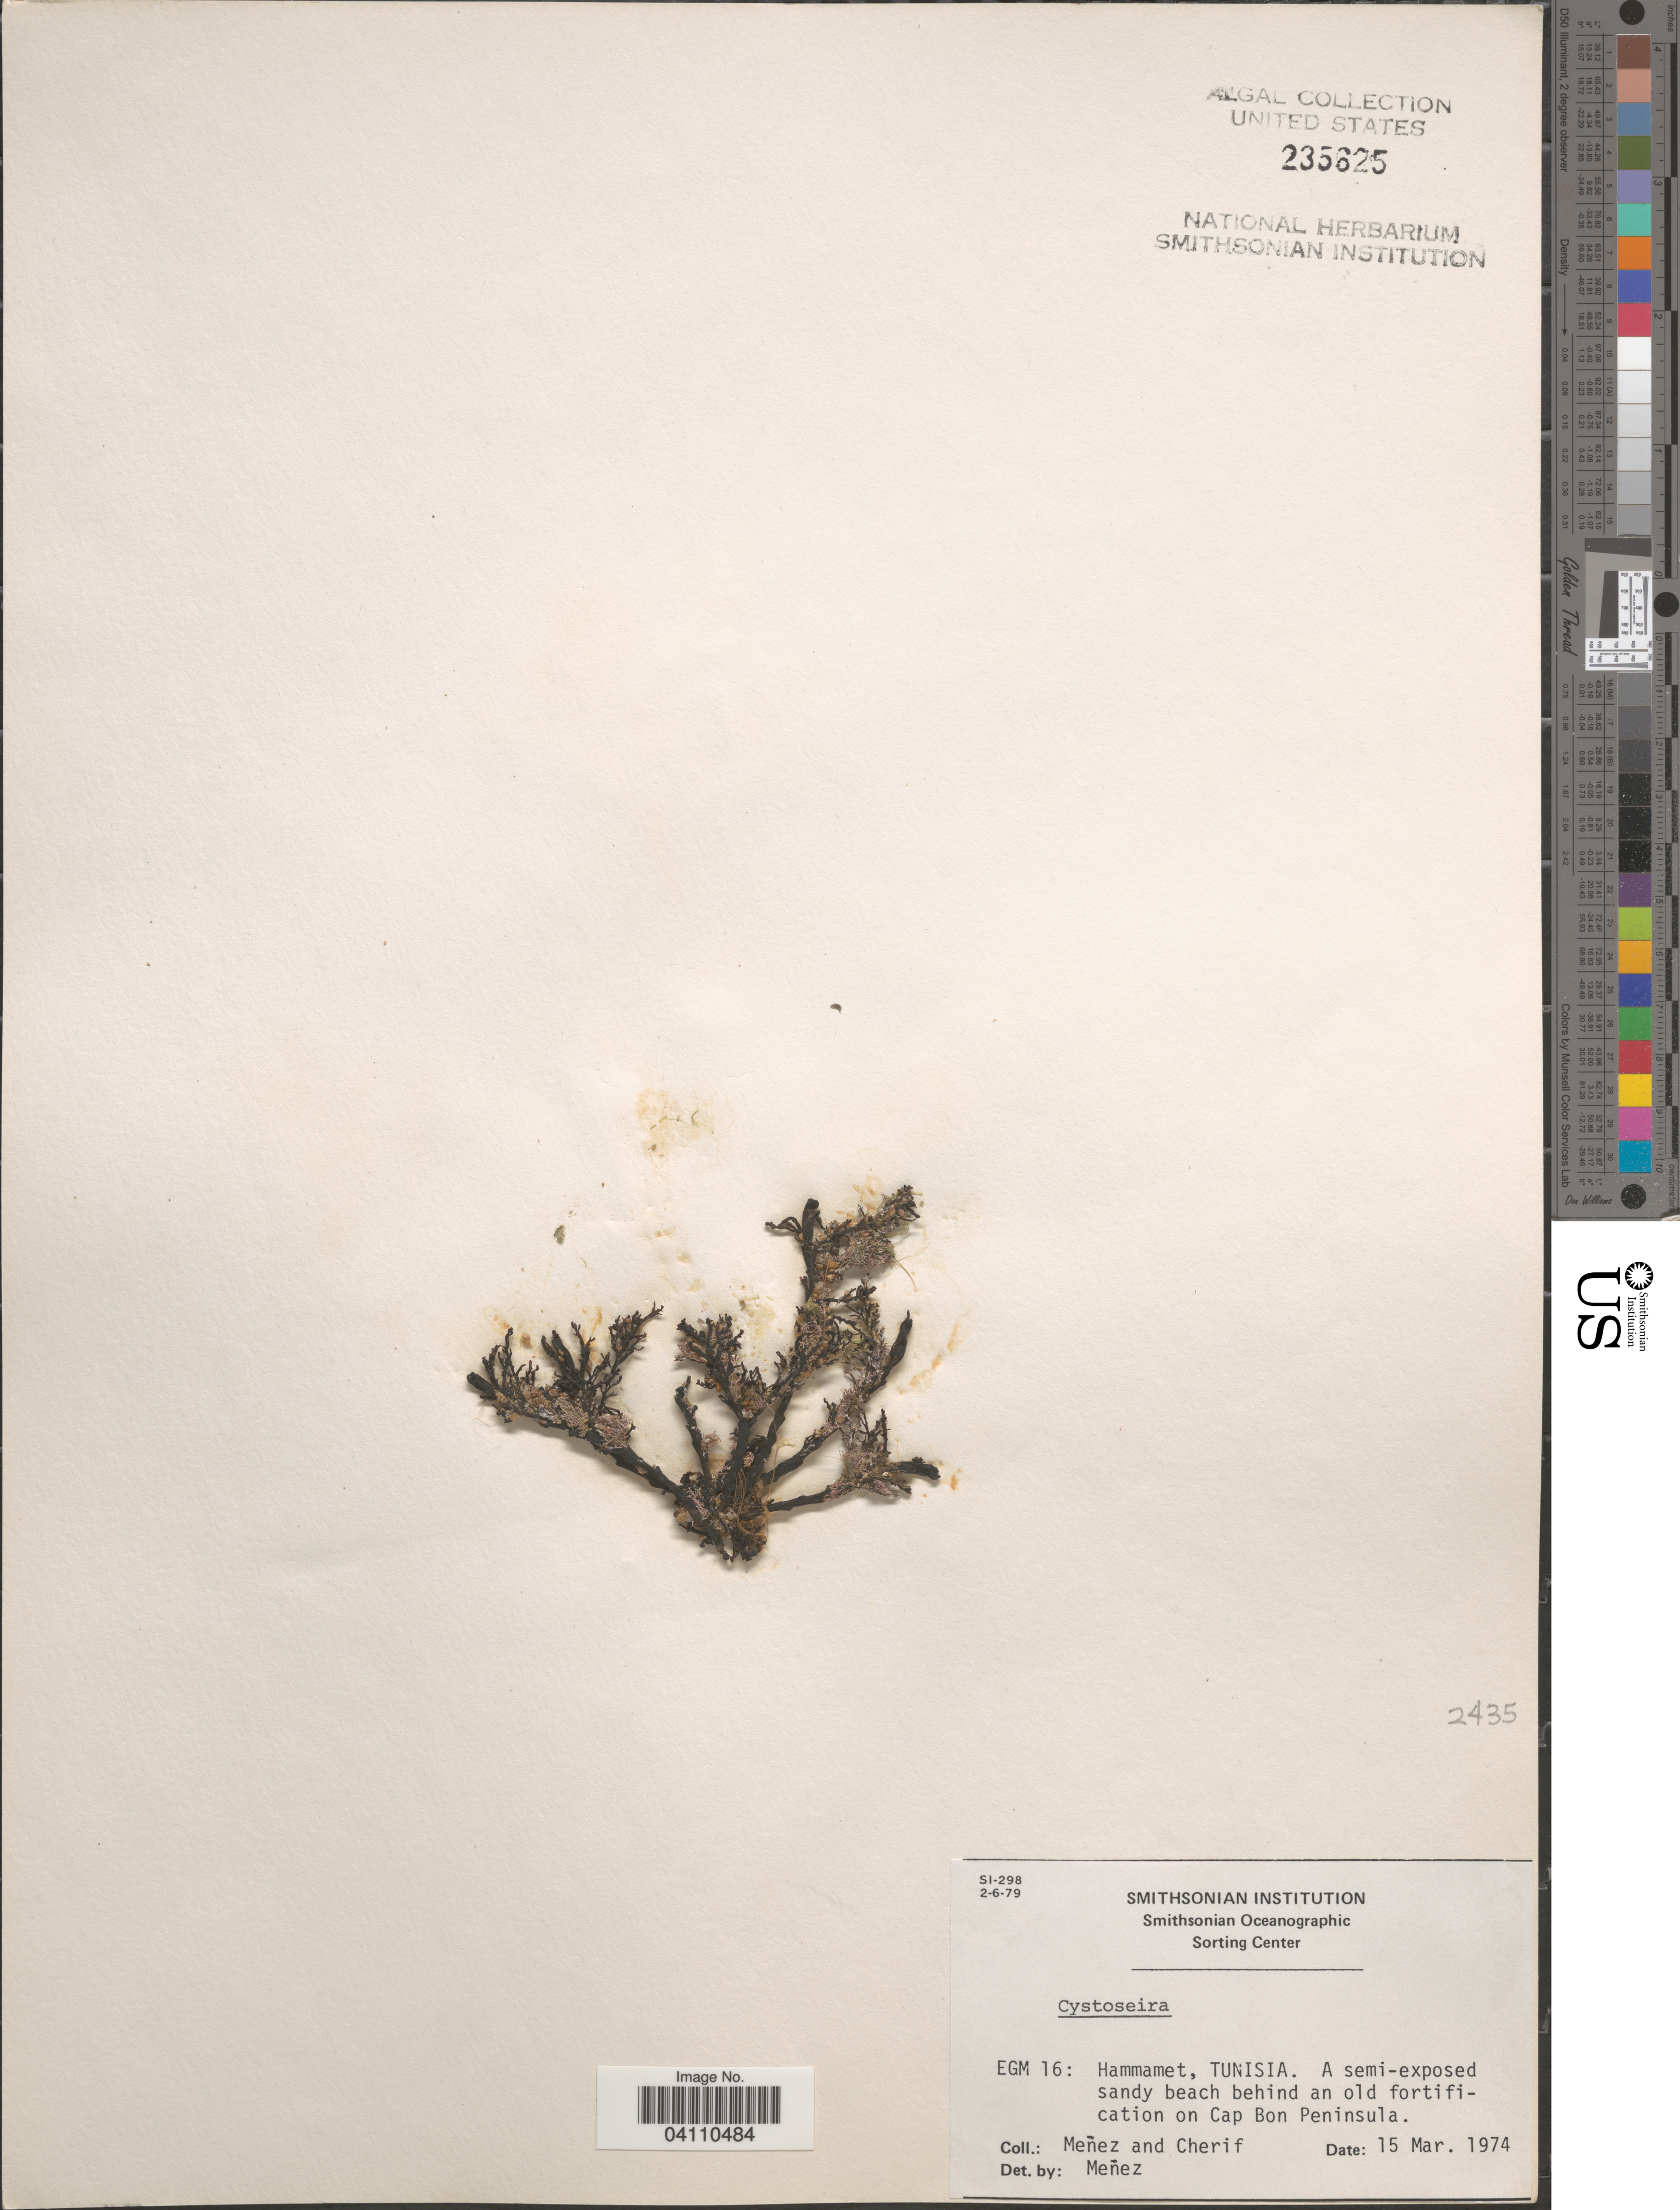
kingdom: Chromista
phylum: Ochrophyta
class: Phaeophyceae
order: Fucales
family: Sargassaceae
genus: Cystoseira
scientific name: Cystoseira sp.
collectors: Menez & -. Cherif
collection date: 1974-03-15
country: Tunisia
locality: EGM 16: Hammamet, Tunisia. A semi-exposed sandy beach behind an old fortification on Cap Bon Peninsula.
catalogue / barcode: US 235625